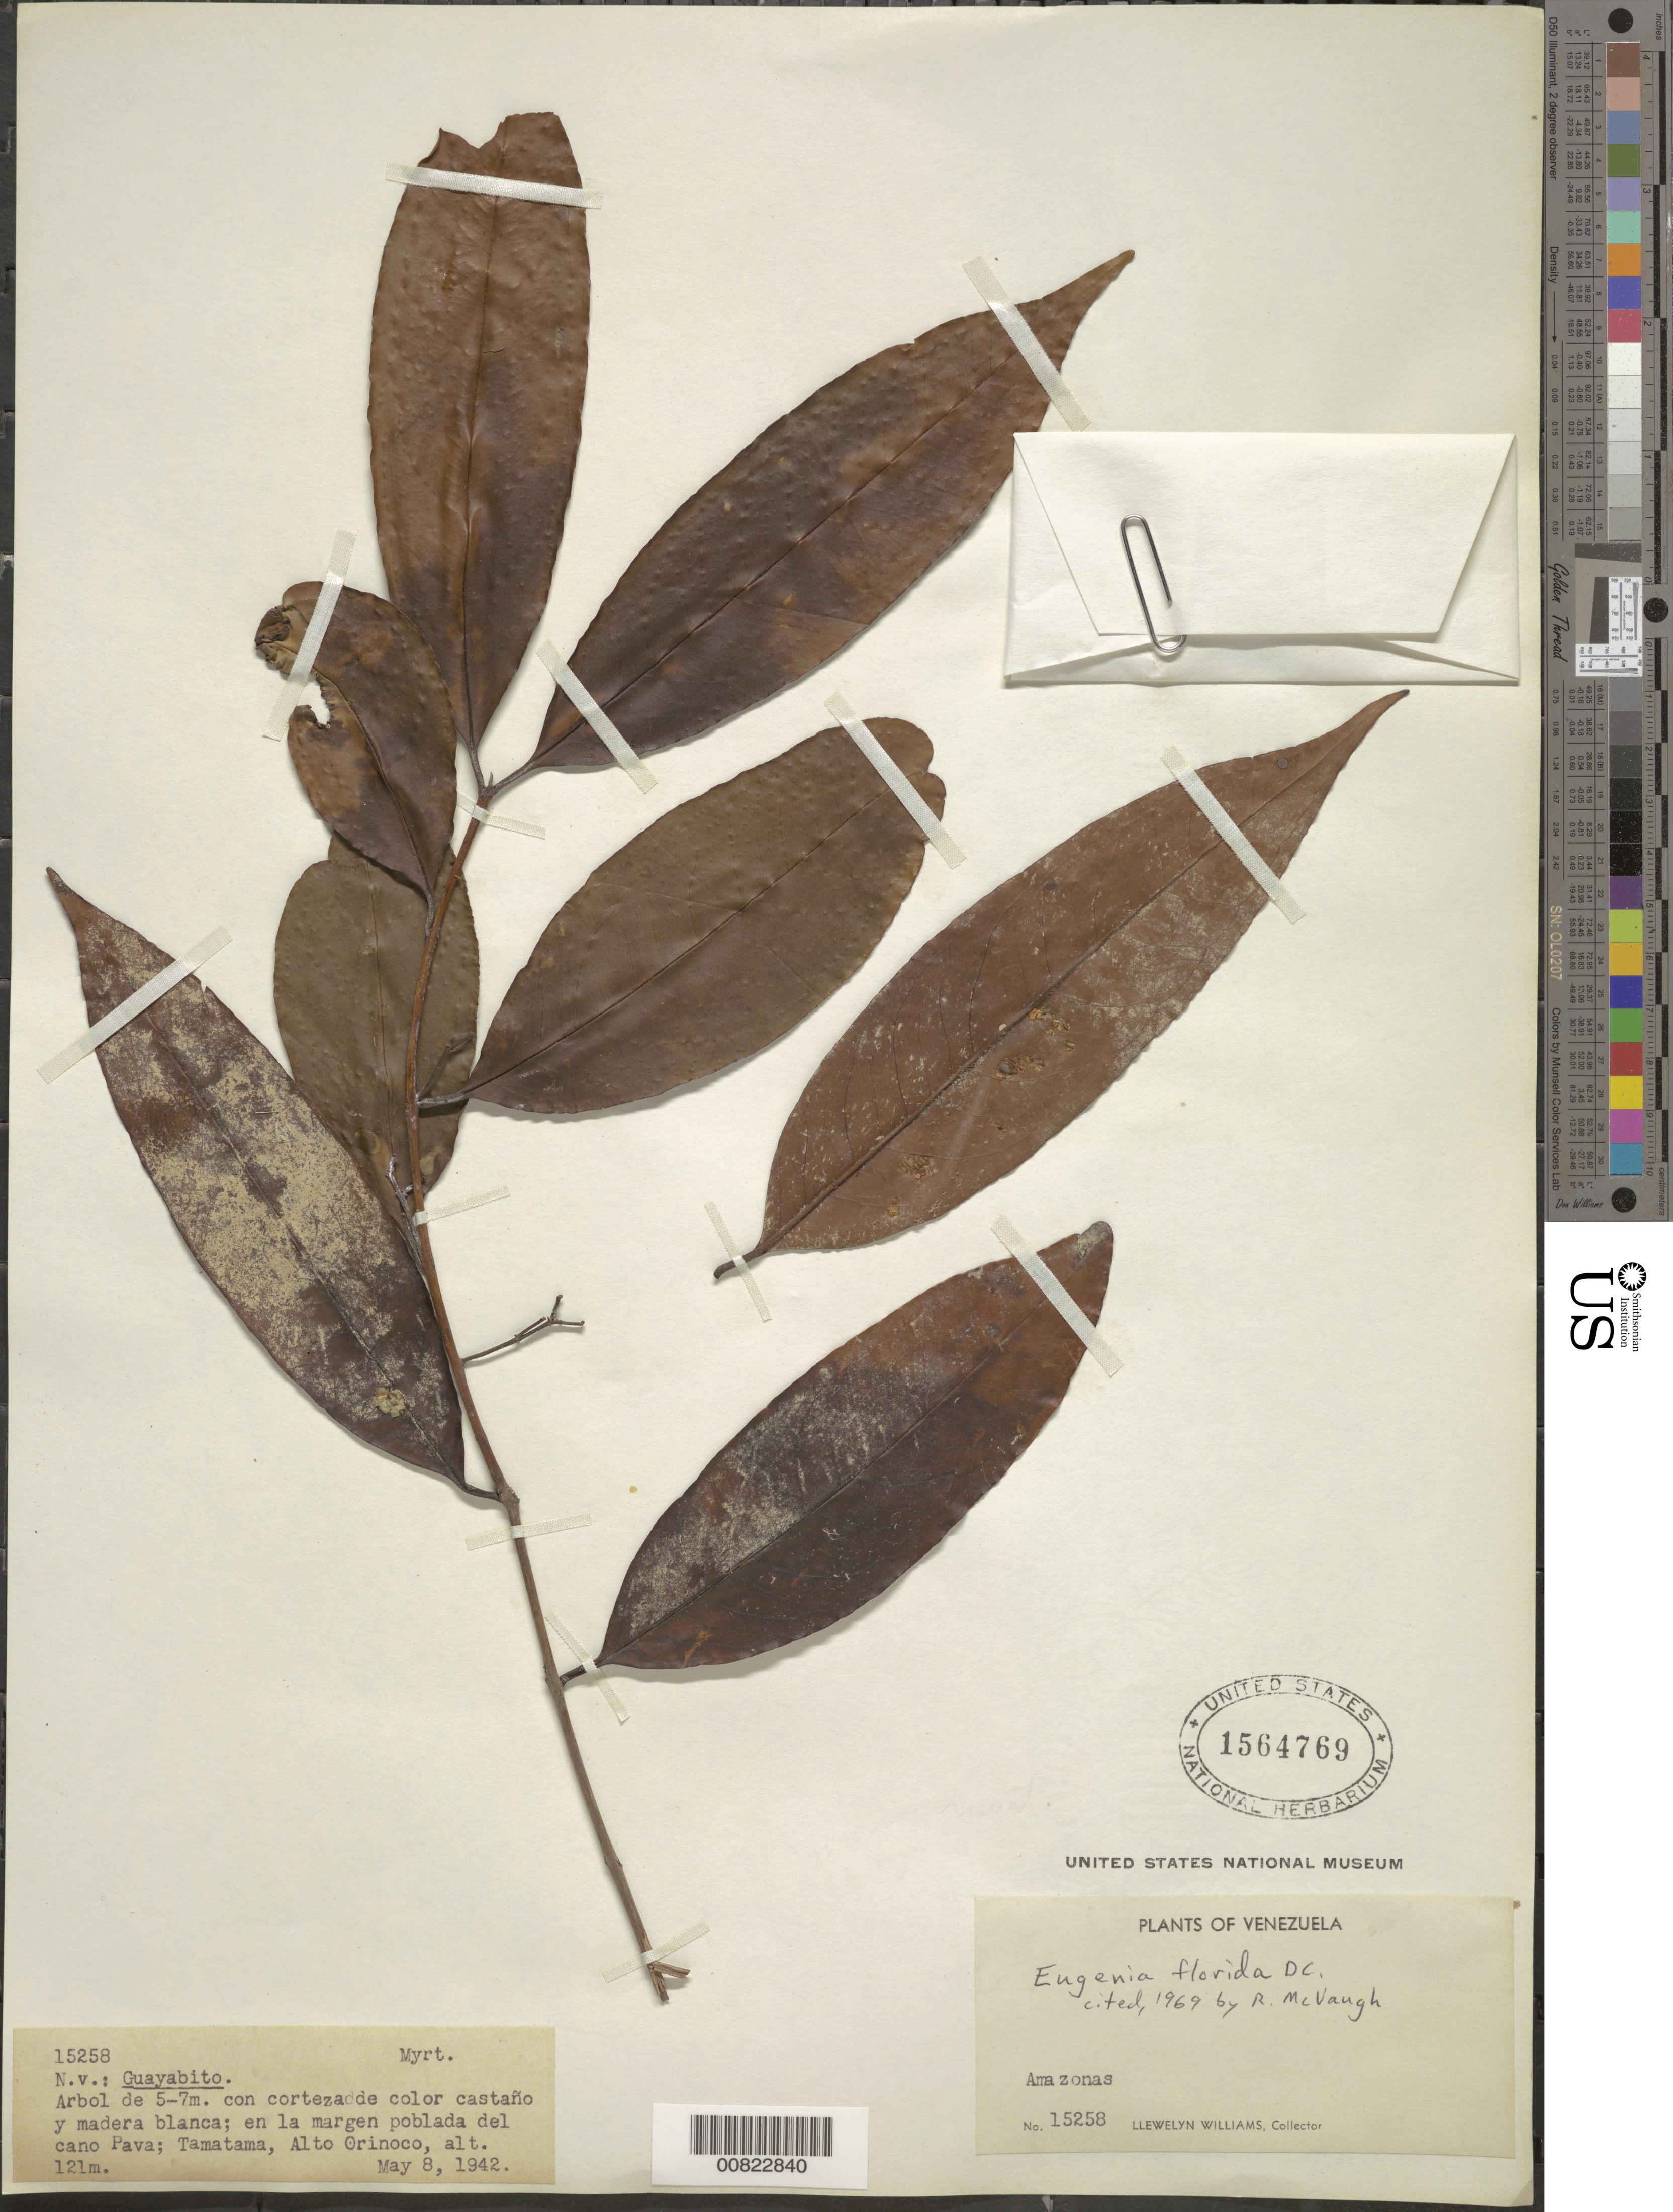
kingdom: Plantae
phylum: Tracheophyta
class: Magnoliopsida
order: Myrtales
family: Myrtaceae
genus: Eugenia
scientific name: Eugenia florida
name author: DC.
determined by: McVaugh, R.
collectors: Ll. Williams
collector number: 15258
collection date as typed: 8-May-42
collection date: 1942-05-08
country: Venezuela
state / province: Amazonas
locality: Tamatama, Caño Pava, Alto Orinoco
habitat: Margen poblada del cano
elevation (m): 121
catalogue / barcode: US 1564769